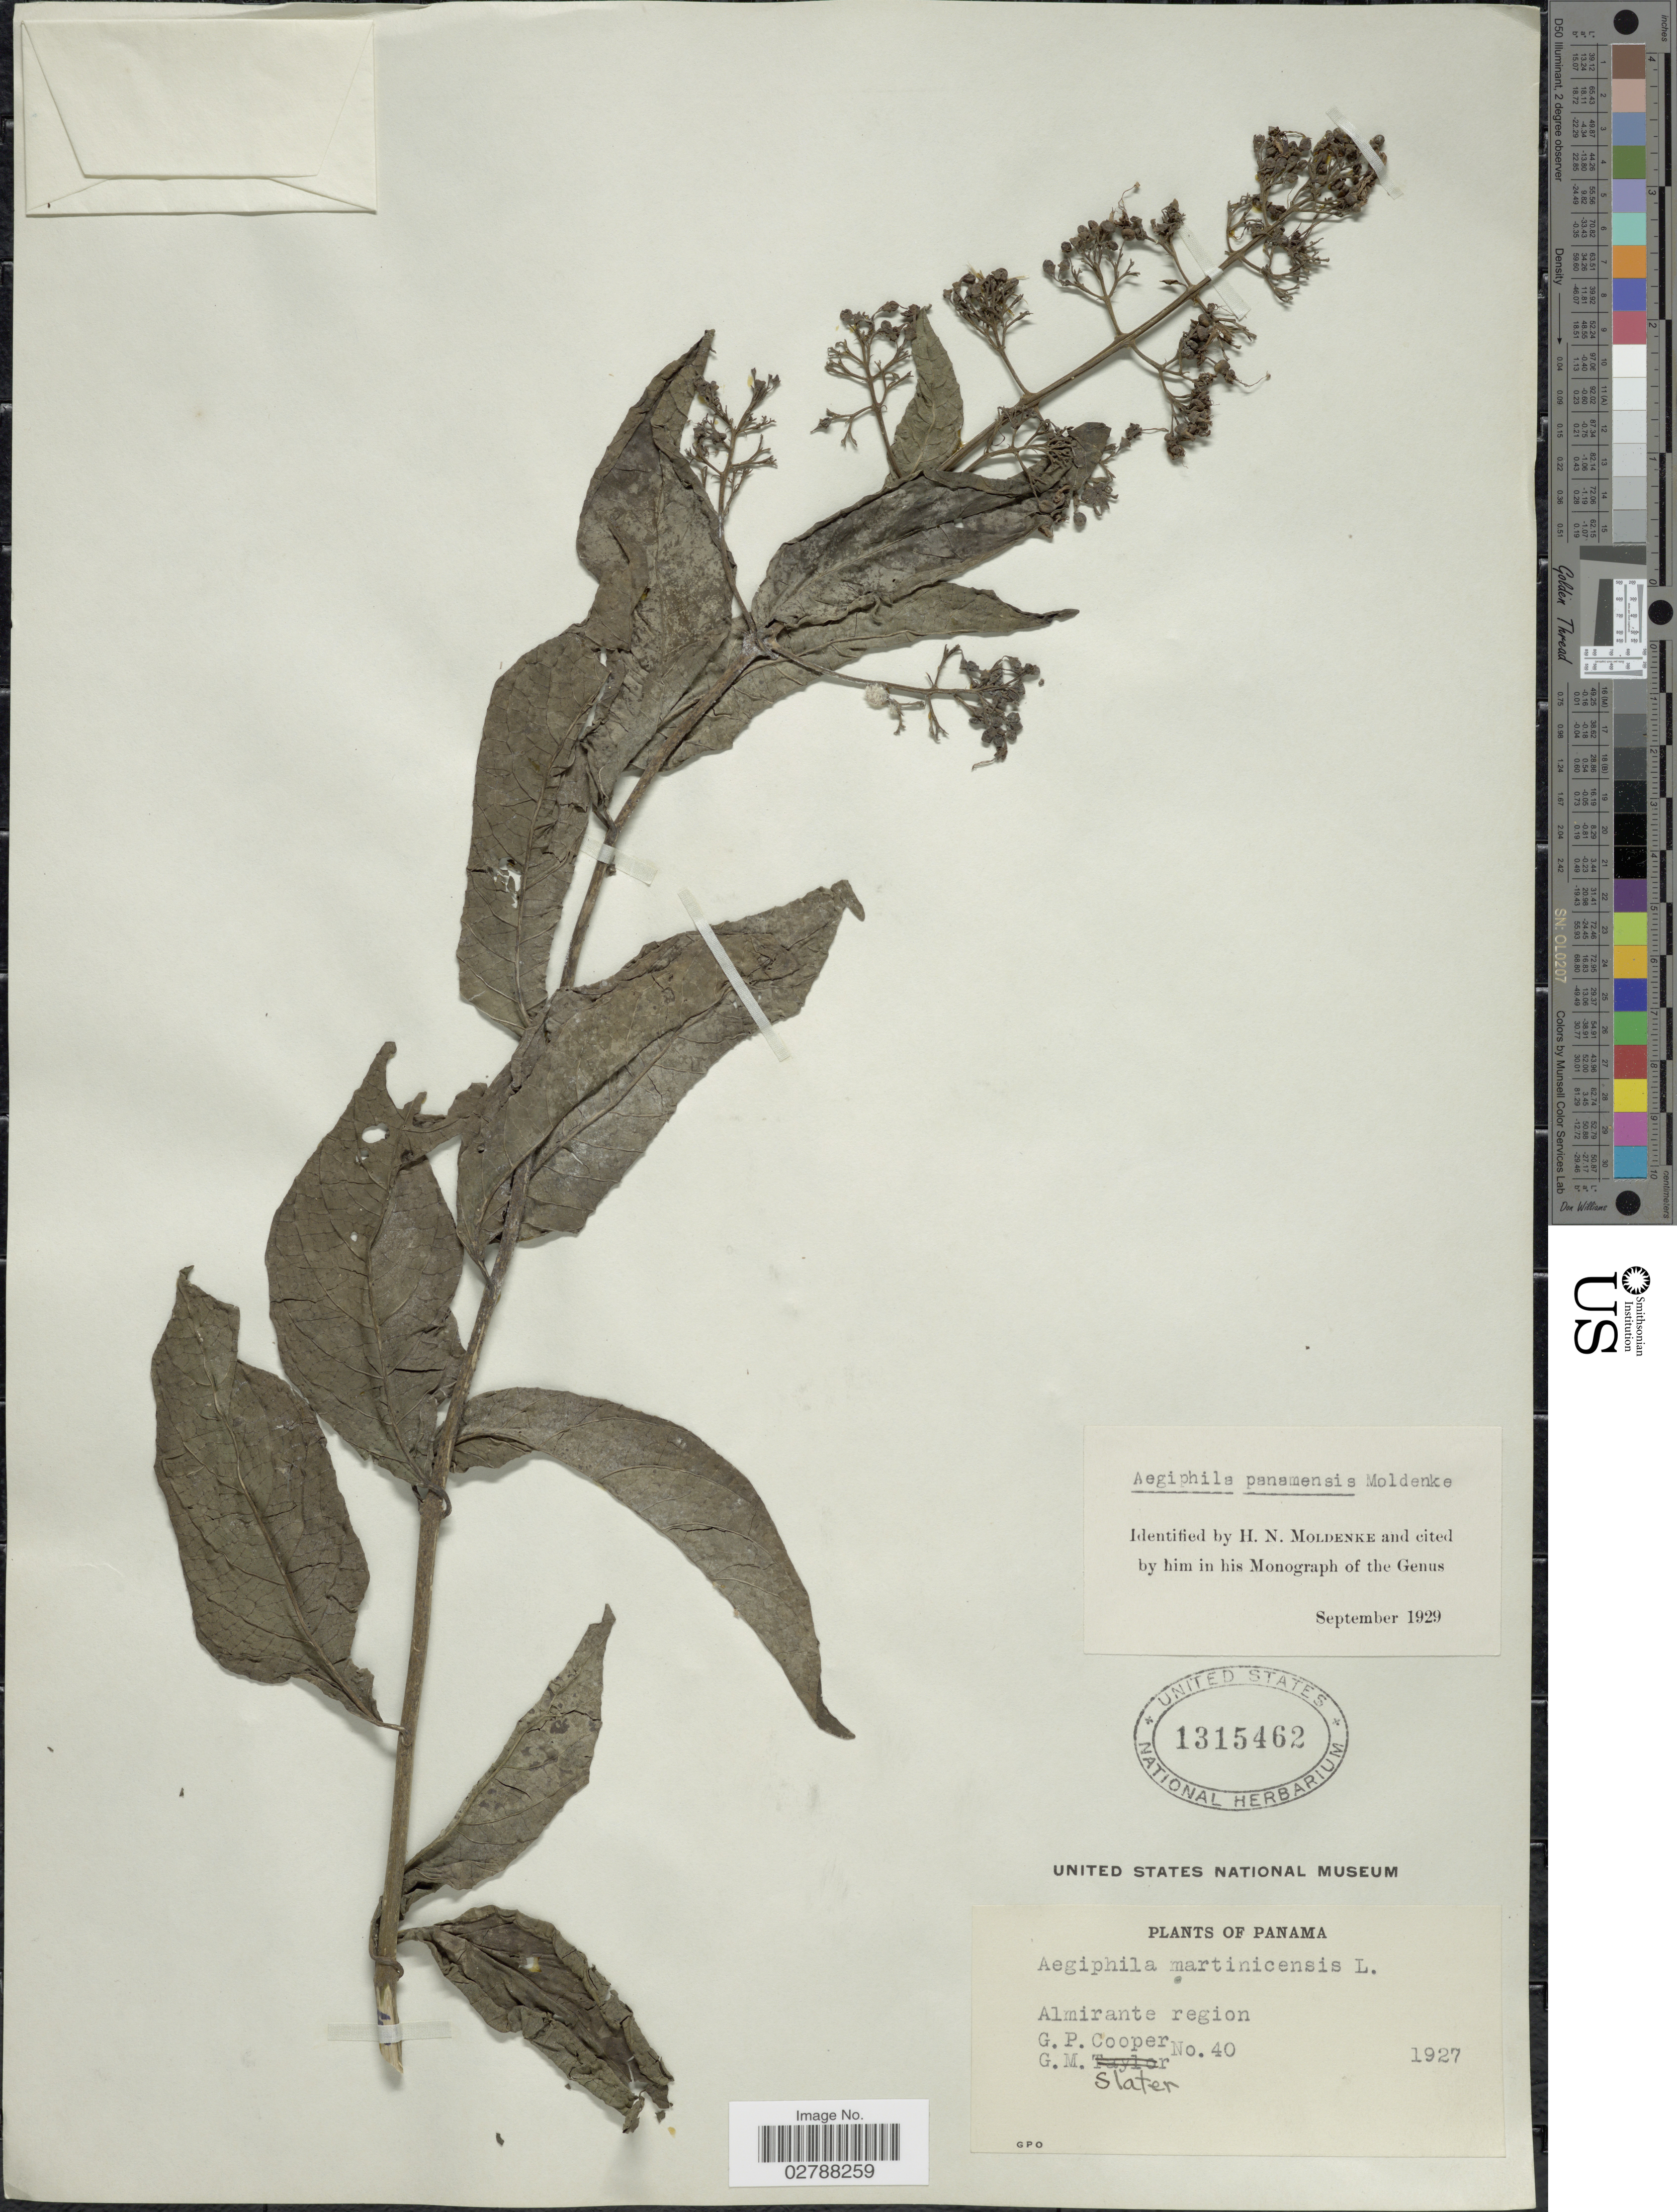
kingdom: Plantae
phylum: Tracheophyta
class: Magnoliopsida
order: Lamiales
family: Lamiaceae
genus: Aegiphila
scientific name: Aegiphila panamensis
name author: Moldenke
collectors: G. Cooper & G. Slater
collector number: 40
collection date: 1927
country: Panama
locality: Almirante region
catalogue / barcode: US 1315462